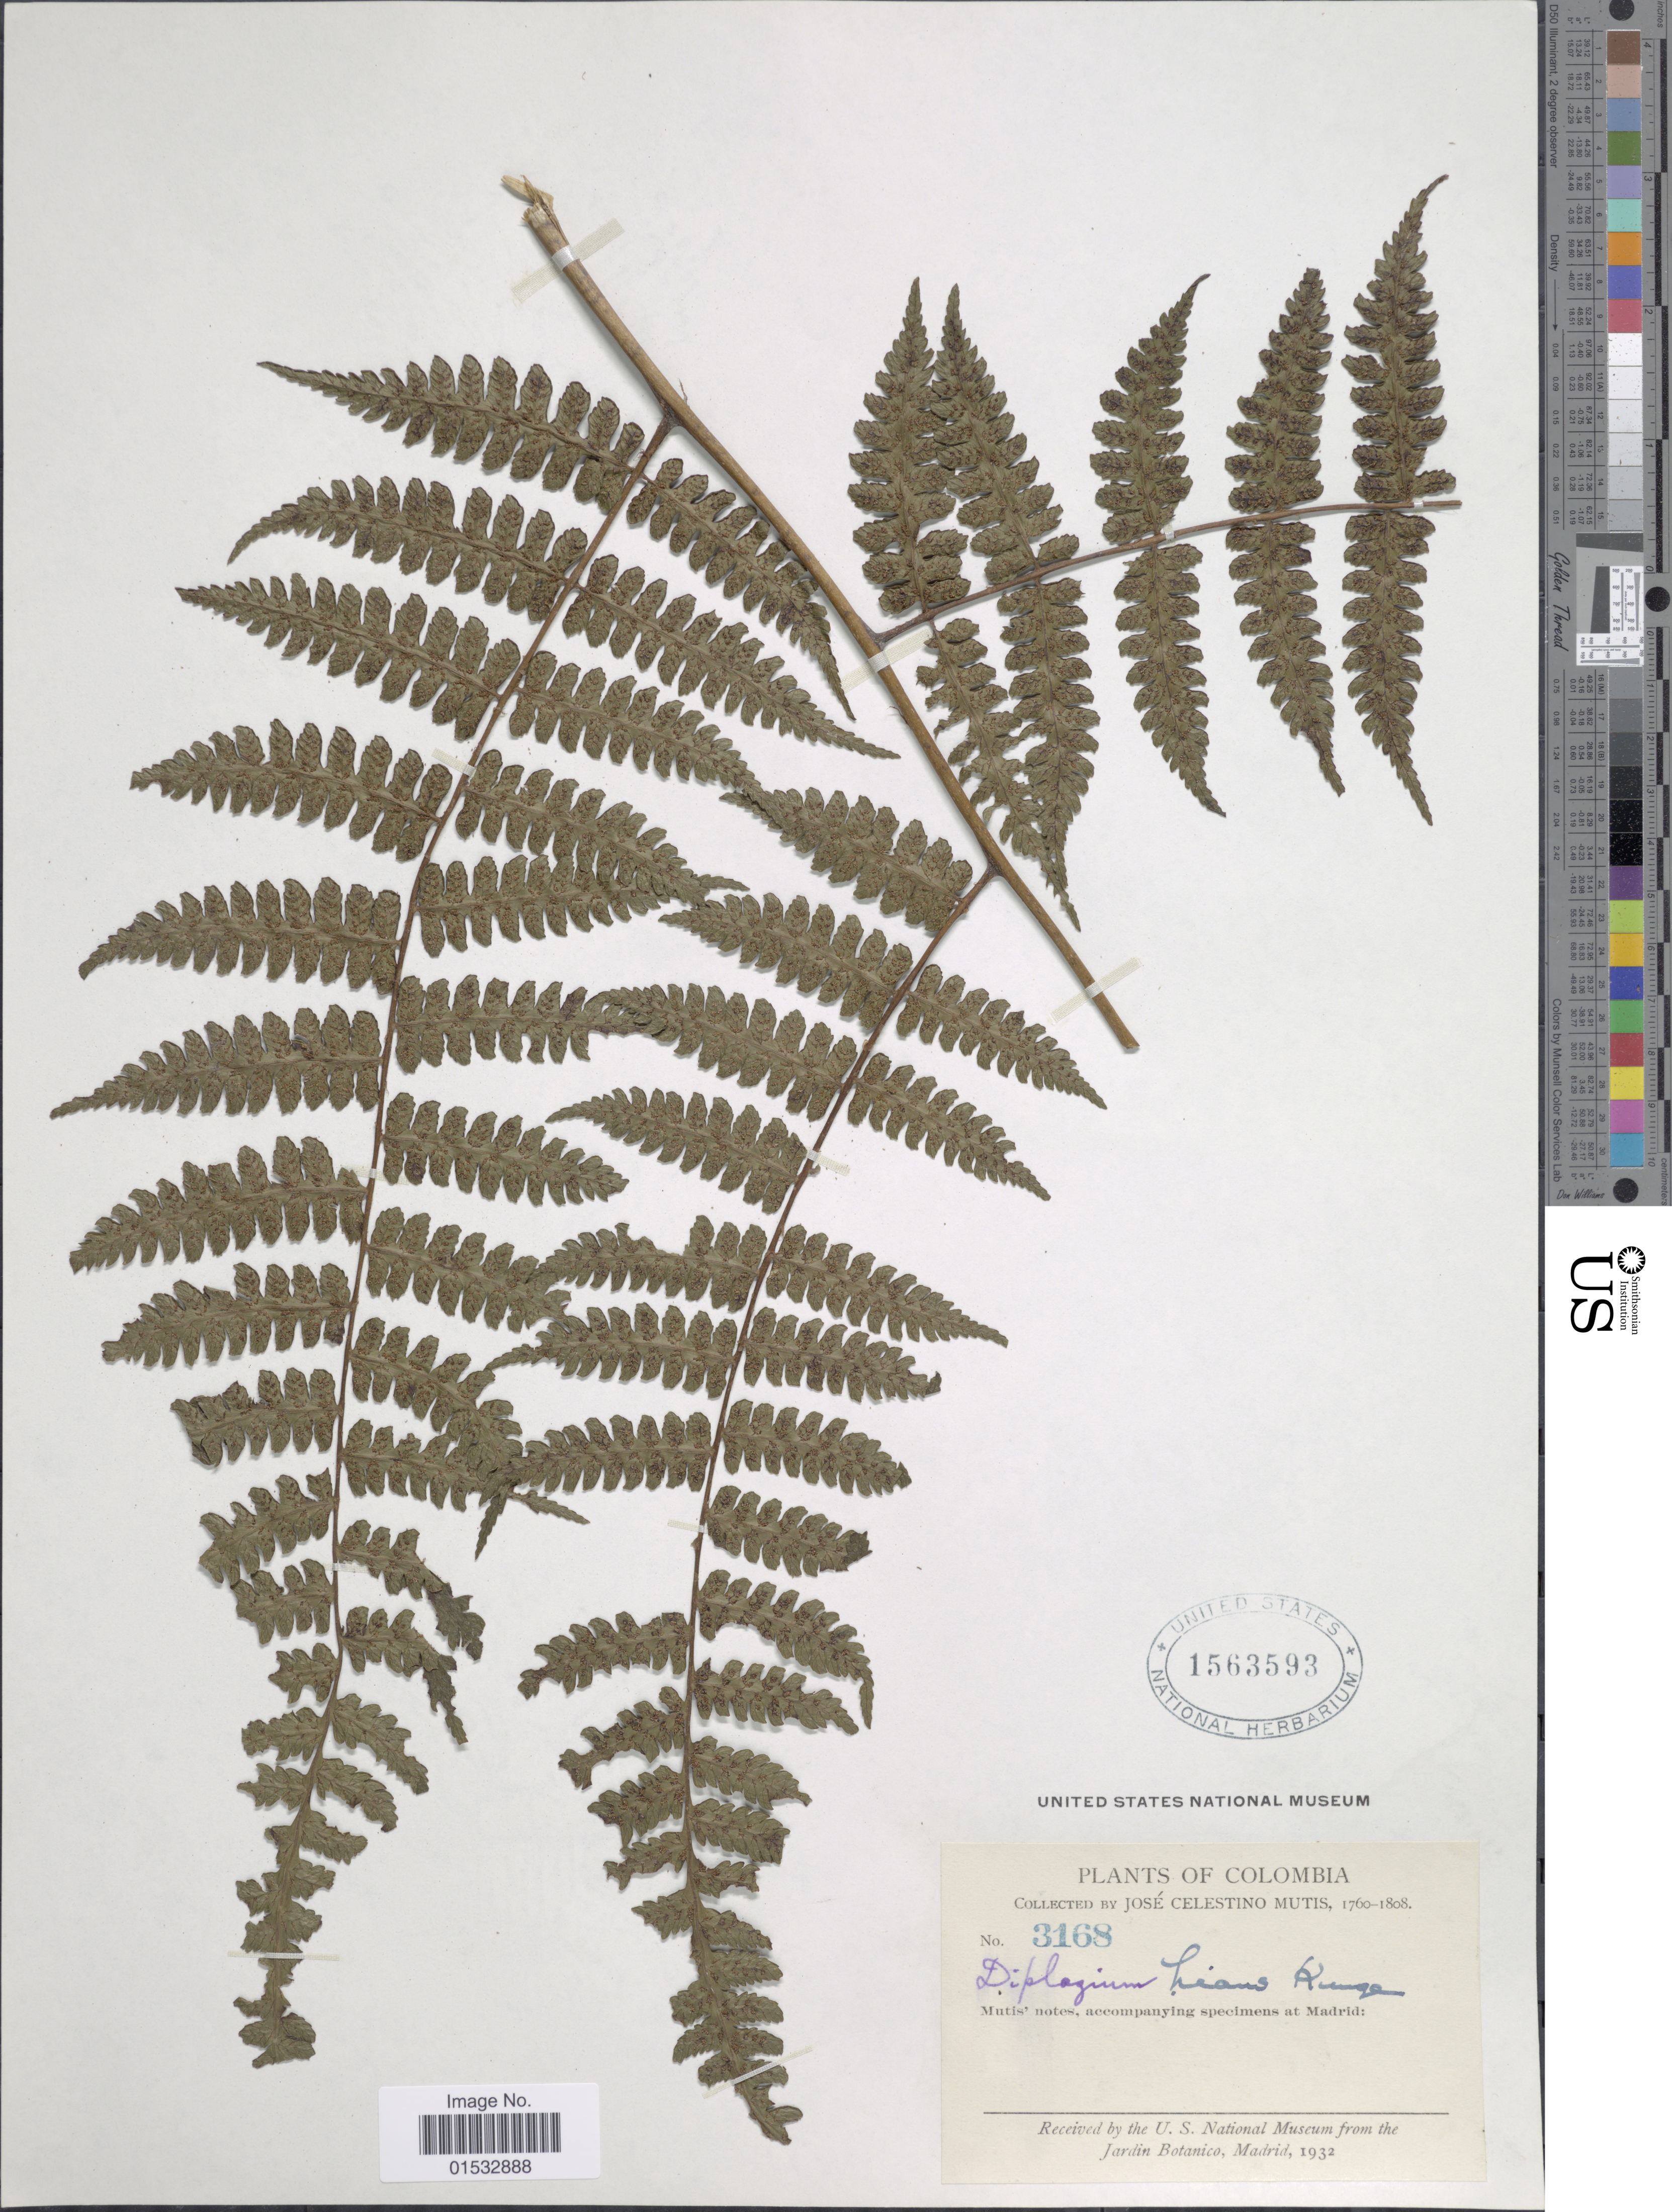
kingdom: Plantae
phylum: Tracheophyta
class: Polypodiopsida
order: Polypodiales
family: Athyriaceae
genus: Diplazium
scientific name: Diplazium hians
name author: Kunze ex Klotzsch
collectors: J. C. B. Mutis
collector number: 3168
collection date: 1760/1808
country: Colombia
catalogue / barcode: US 1563593